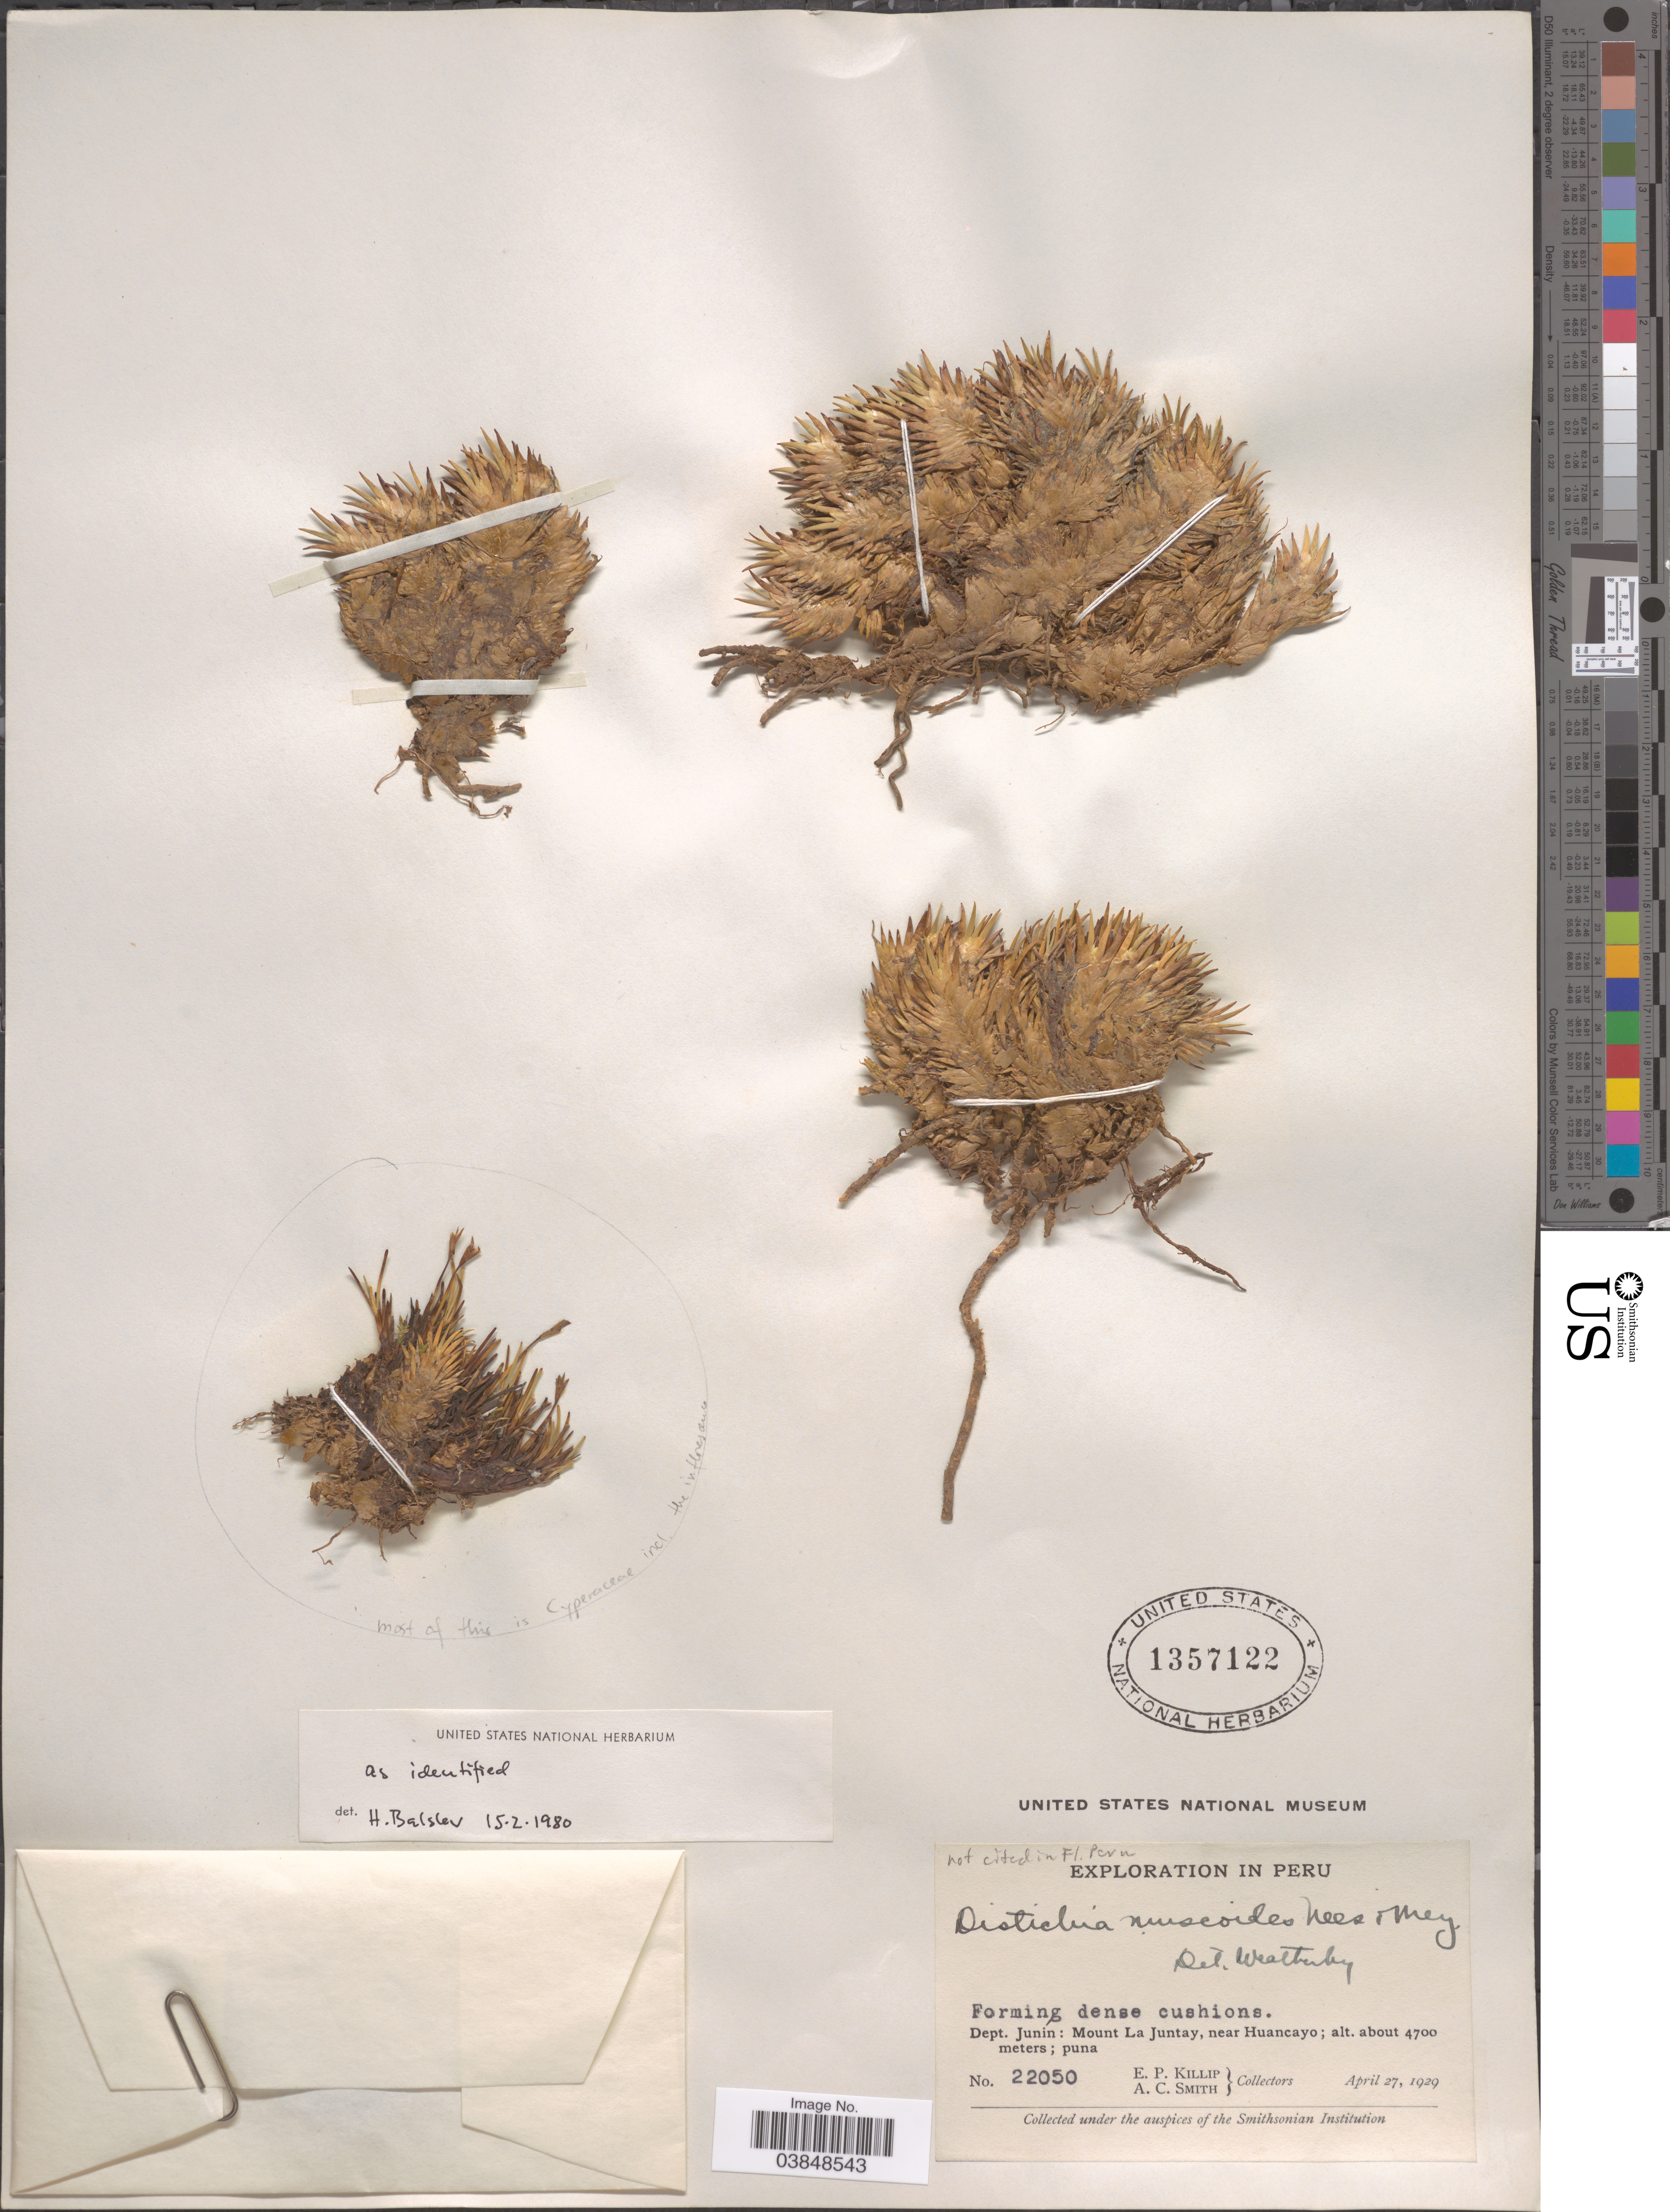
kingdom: Plantae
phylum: Tracheophyta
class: Liliopsida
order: Poales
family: Juncaceae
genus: Distichia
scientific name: Distichia muscoides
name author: Nees & Meyen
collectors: E. P. Killip & A. C. Smith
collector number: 22050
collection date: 1929-04-27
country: Peru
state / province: Junín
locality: Dept. Junín: Mount La Juntay, near Huancayo; puna.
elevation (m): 4700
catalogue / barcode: US 1357122